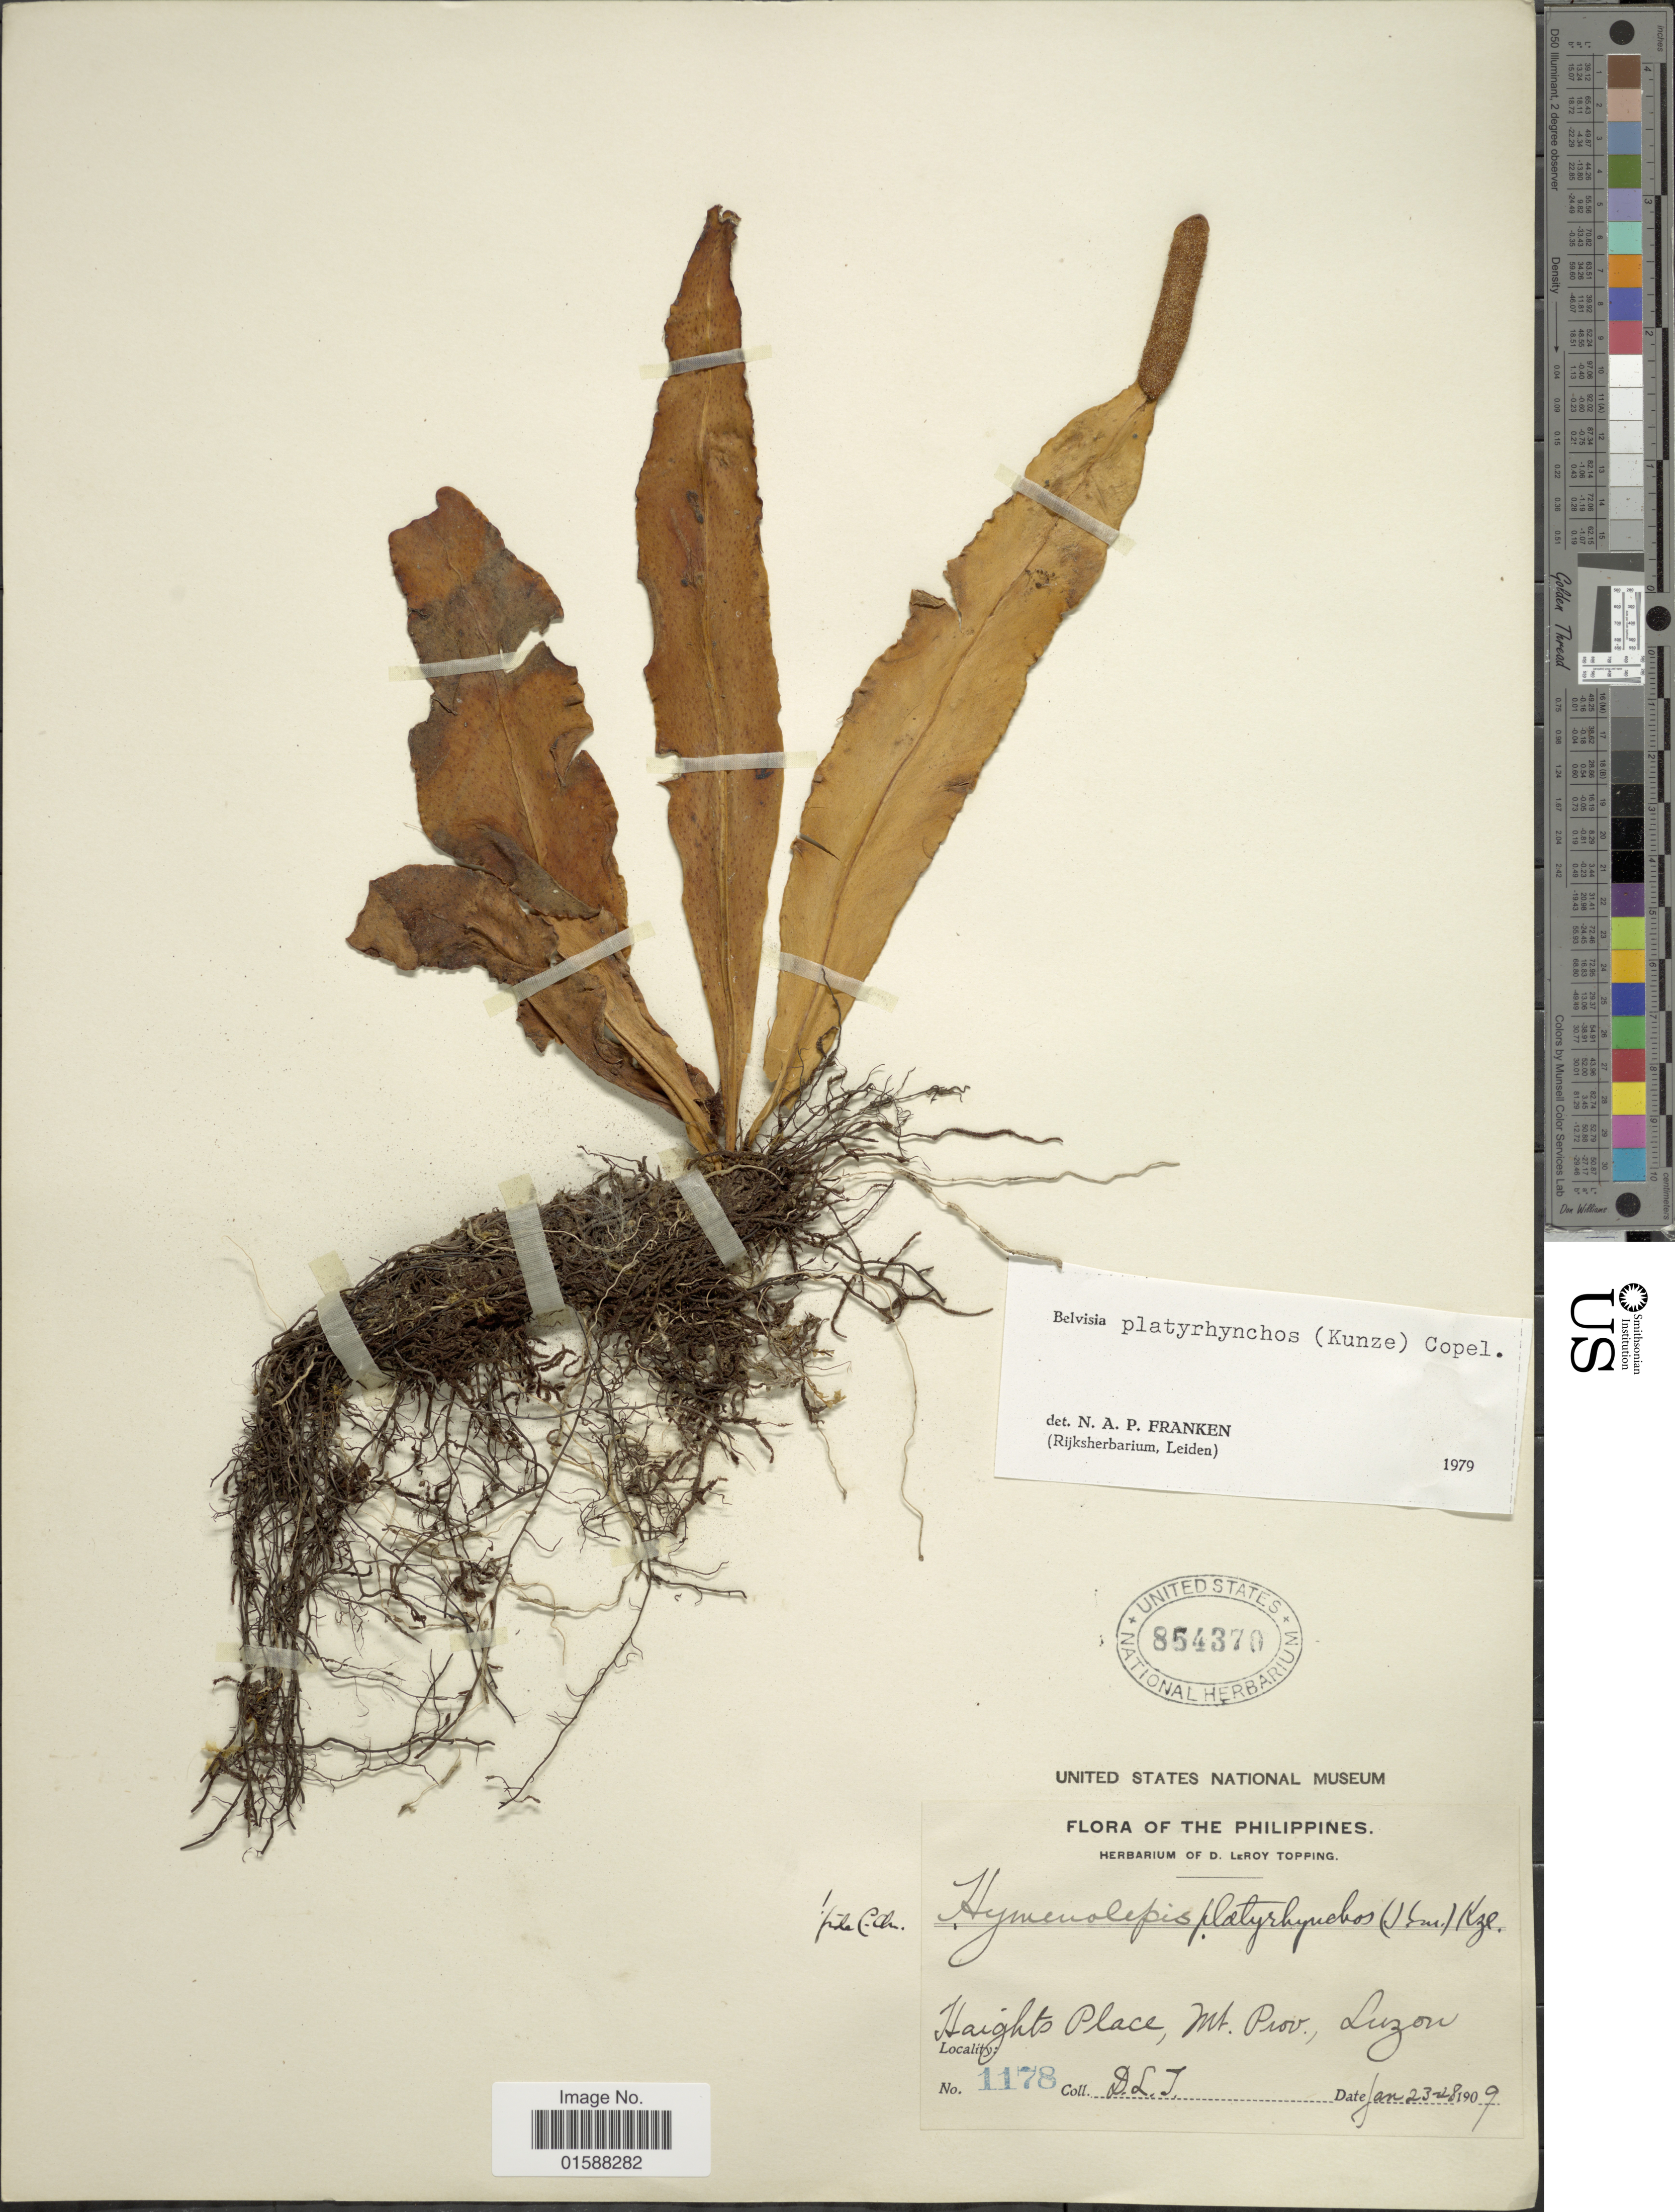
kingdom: Plantae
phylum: Tracheophyta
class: Polypodiopsida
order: Polypodiales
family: Polypodiaceae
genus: Lepisorus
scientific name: Lepisorus platyrhynchos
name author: (J. Sm. ex Kunze) Li S. Wang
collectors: D. L. Topping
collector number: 1178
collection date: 1909-01-23/1909-01-28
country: Philippines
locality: Haights Place, Mt. Prov., Luzon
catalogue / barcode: US 854370